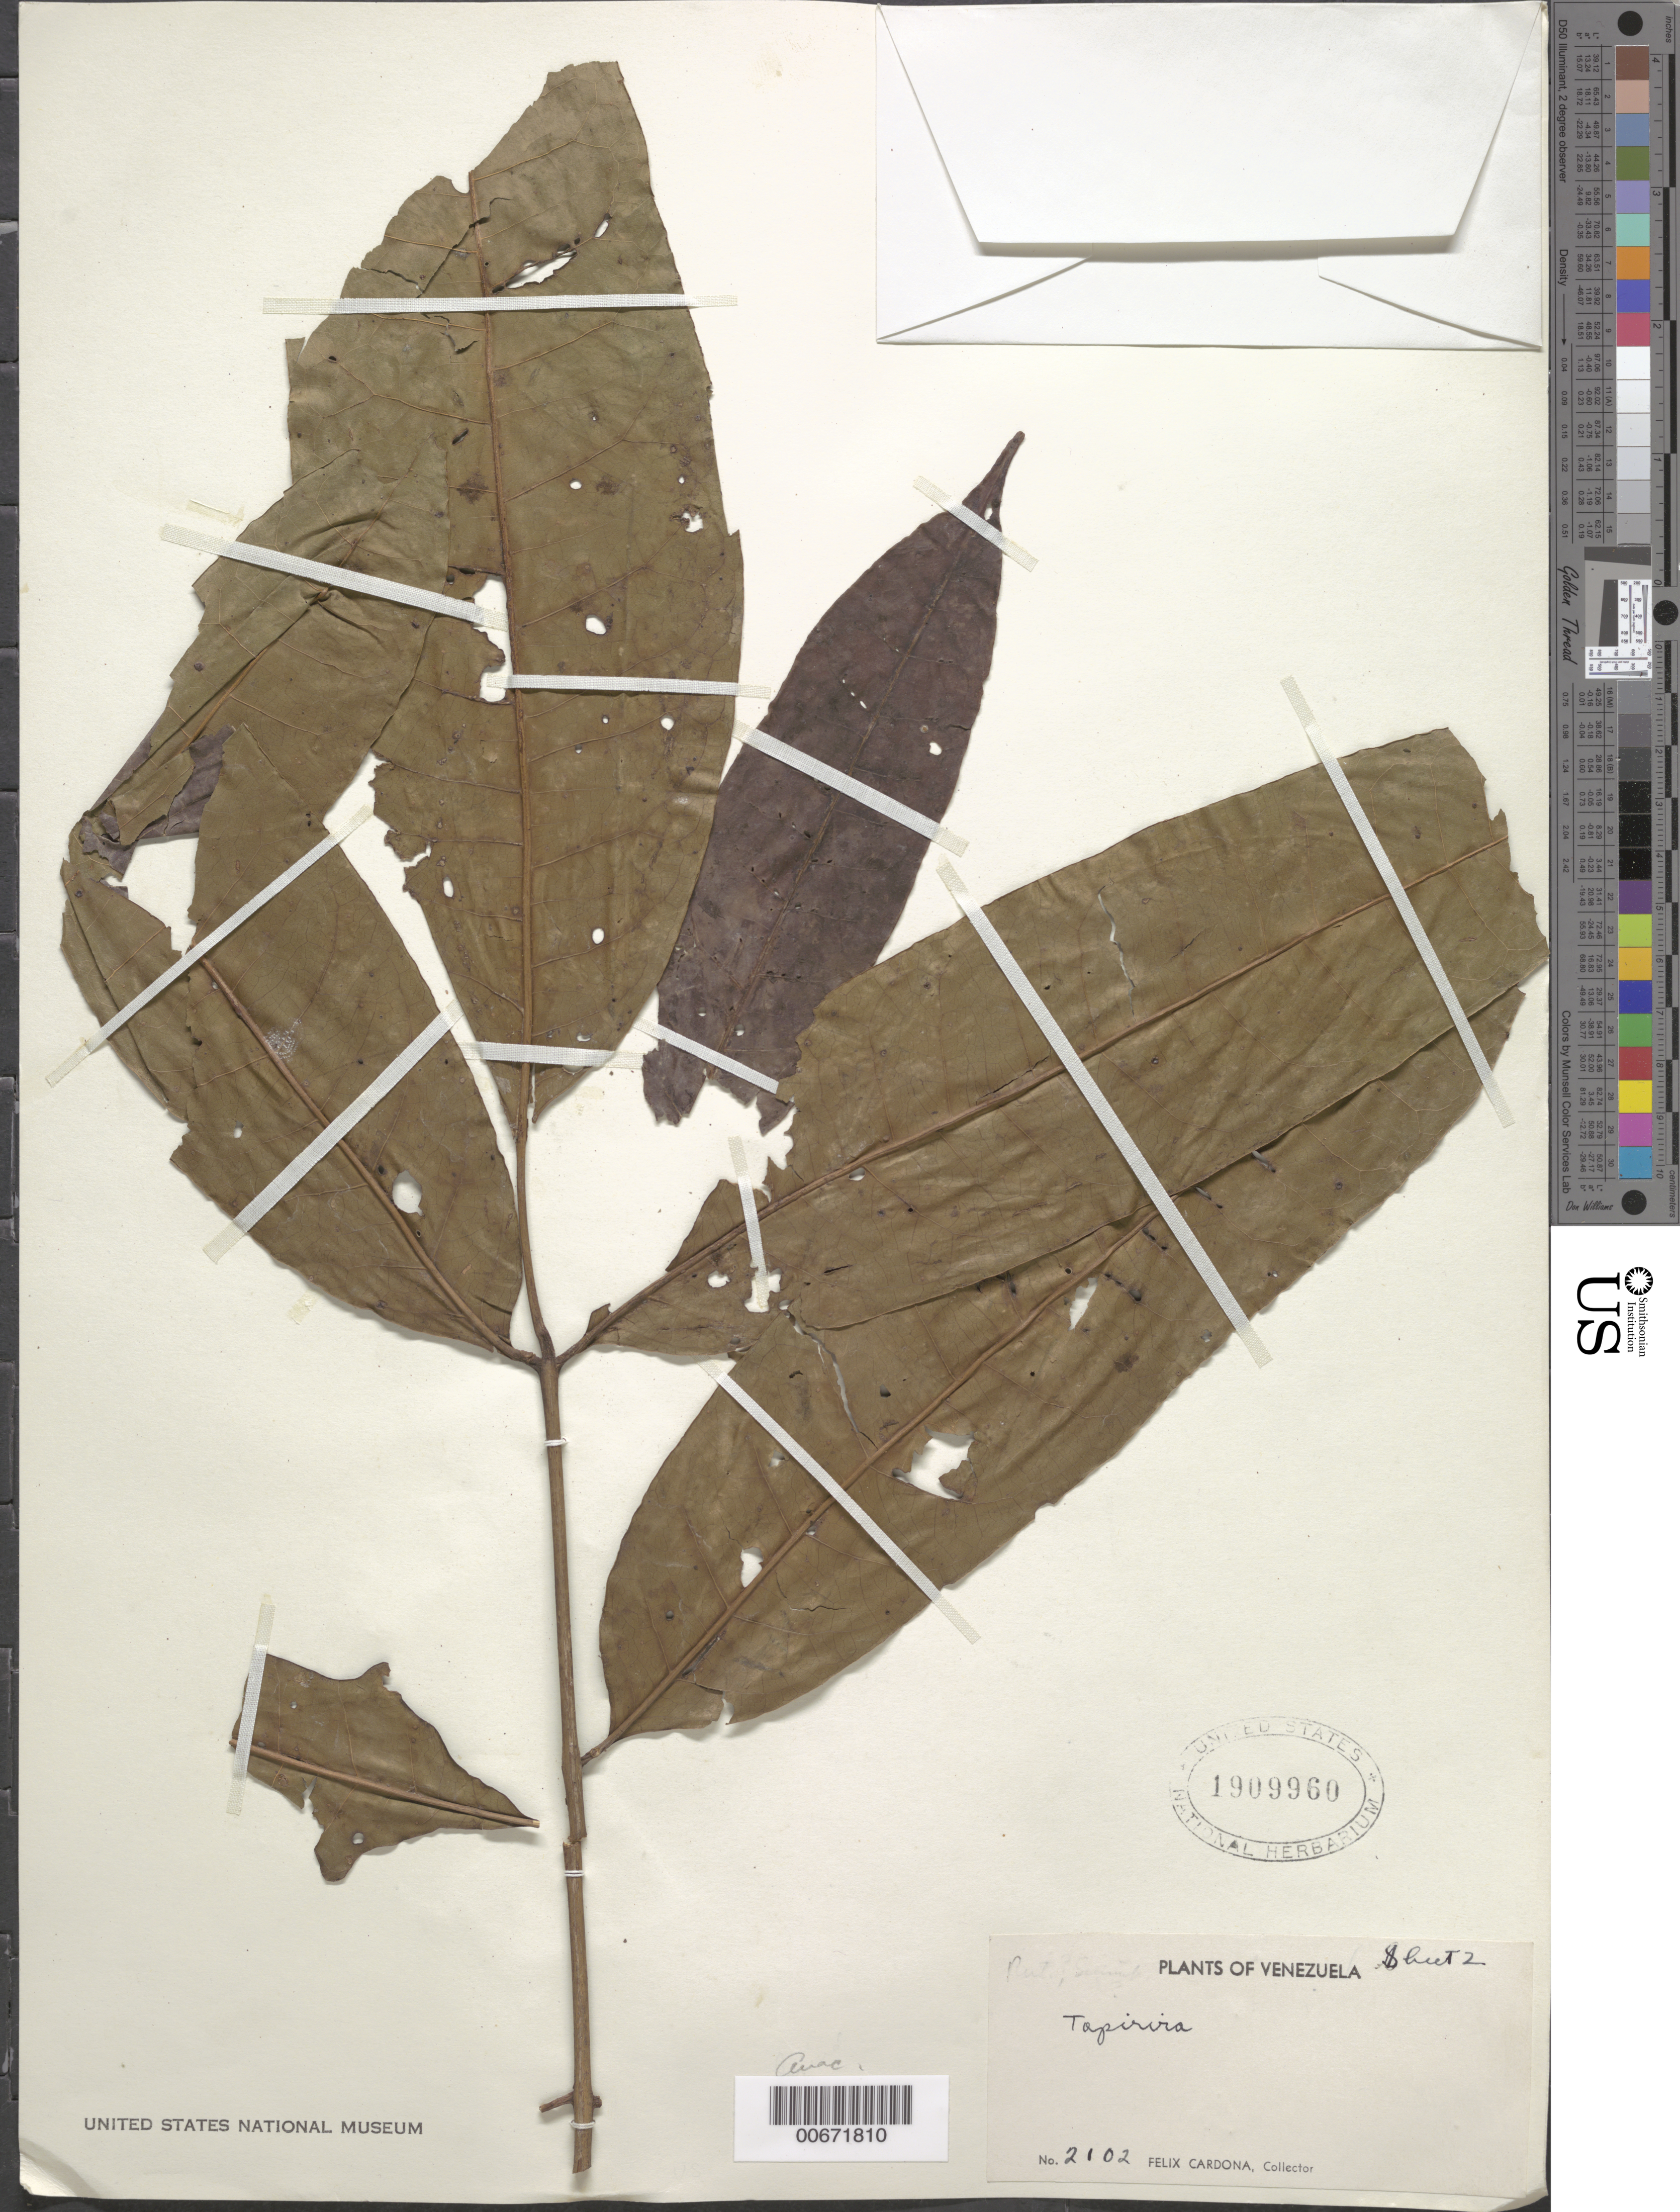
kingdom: Plantae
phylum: Tracheophyta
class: Magnoliopsida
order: Sapindales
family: Anacardiaceae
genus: Tapirira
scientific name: Tapirira sp.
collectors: F. Cardona Puig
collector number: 2102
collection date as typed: May-47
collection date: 1947-05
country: Venezuela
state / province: Bolívar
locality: El Palmar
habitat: Sabanetas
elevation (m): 300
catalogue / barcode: US 1909960